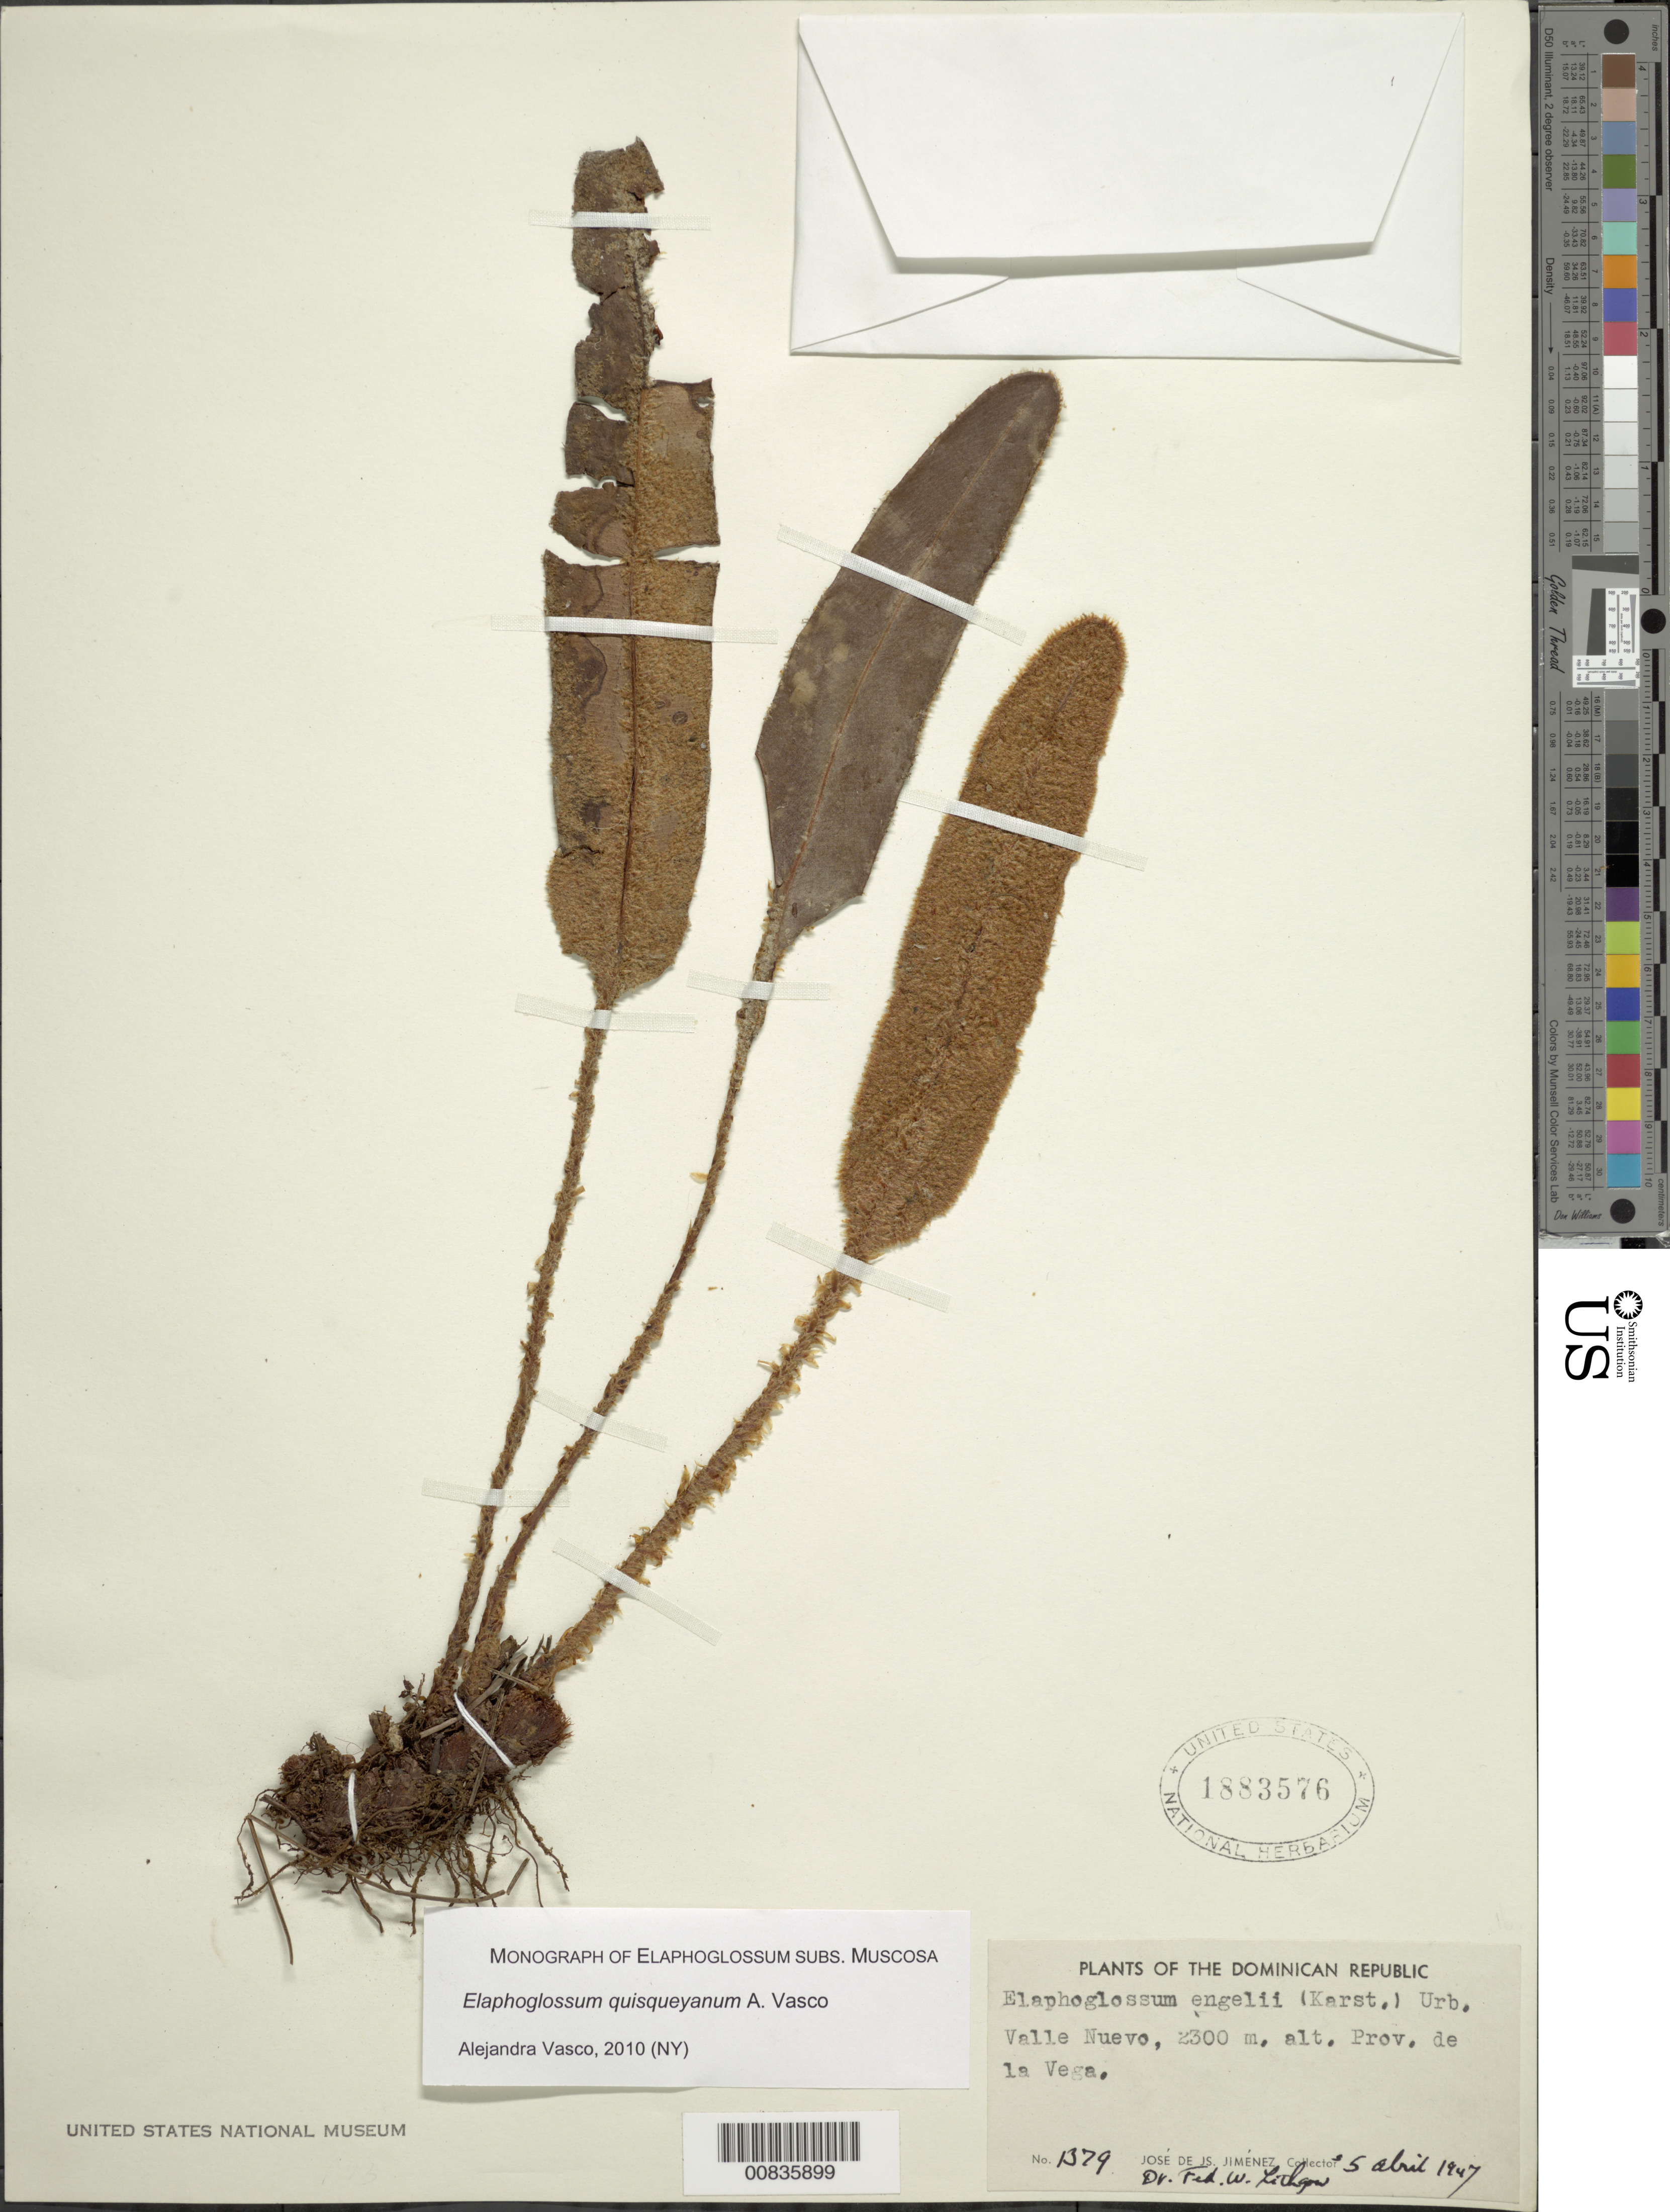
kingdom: Plantae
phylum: Tracheophyta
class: Polypodiopsida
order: Polypodiales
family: Dryopteridaceae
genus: Elaphoglossum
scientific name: Elaphoglossum quisqueyanum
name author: A. Vasco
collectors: J. J. Jiménez & F. Lithgow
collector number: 1379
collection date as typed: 05 Apr 1947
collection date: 1947-04-05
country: Dominican Republic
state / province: La Romana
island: Hispaniola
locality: Valle Nuevo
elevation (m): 2300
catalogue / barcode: US 1883576